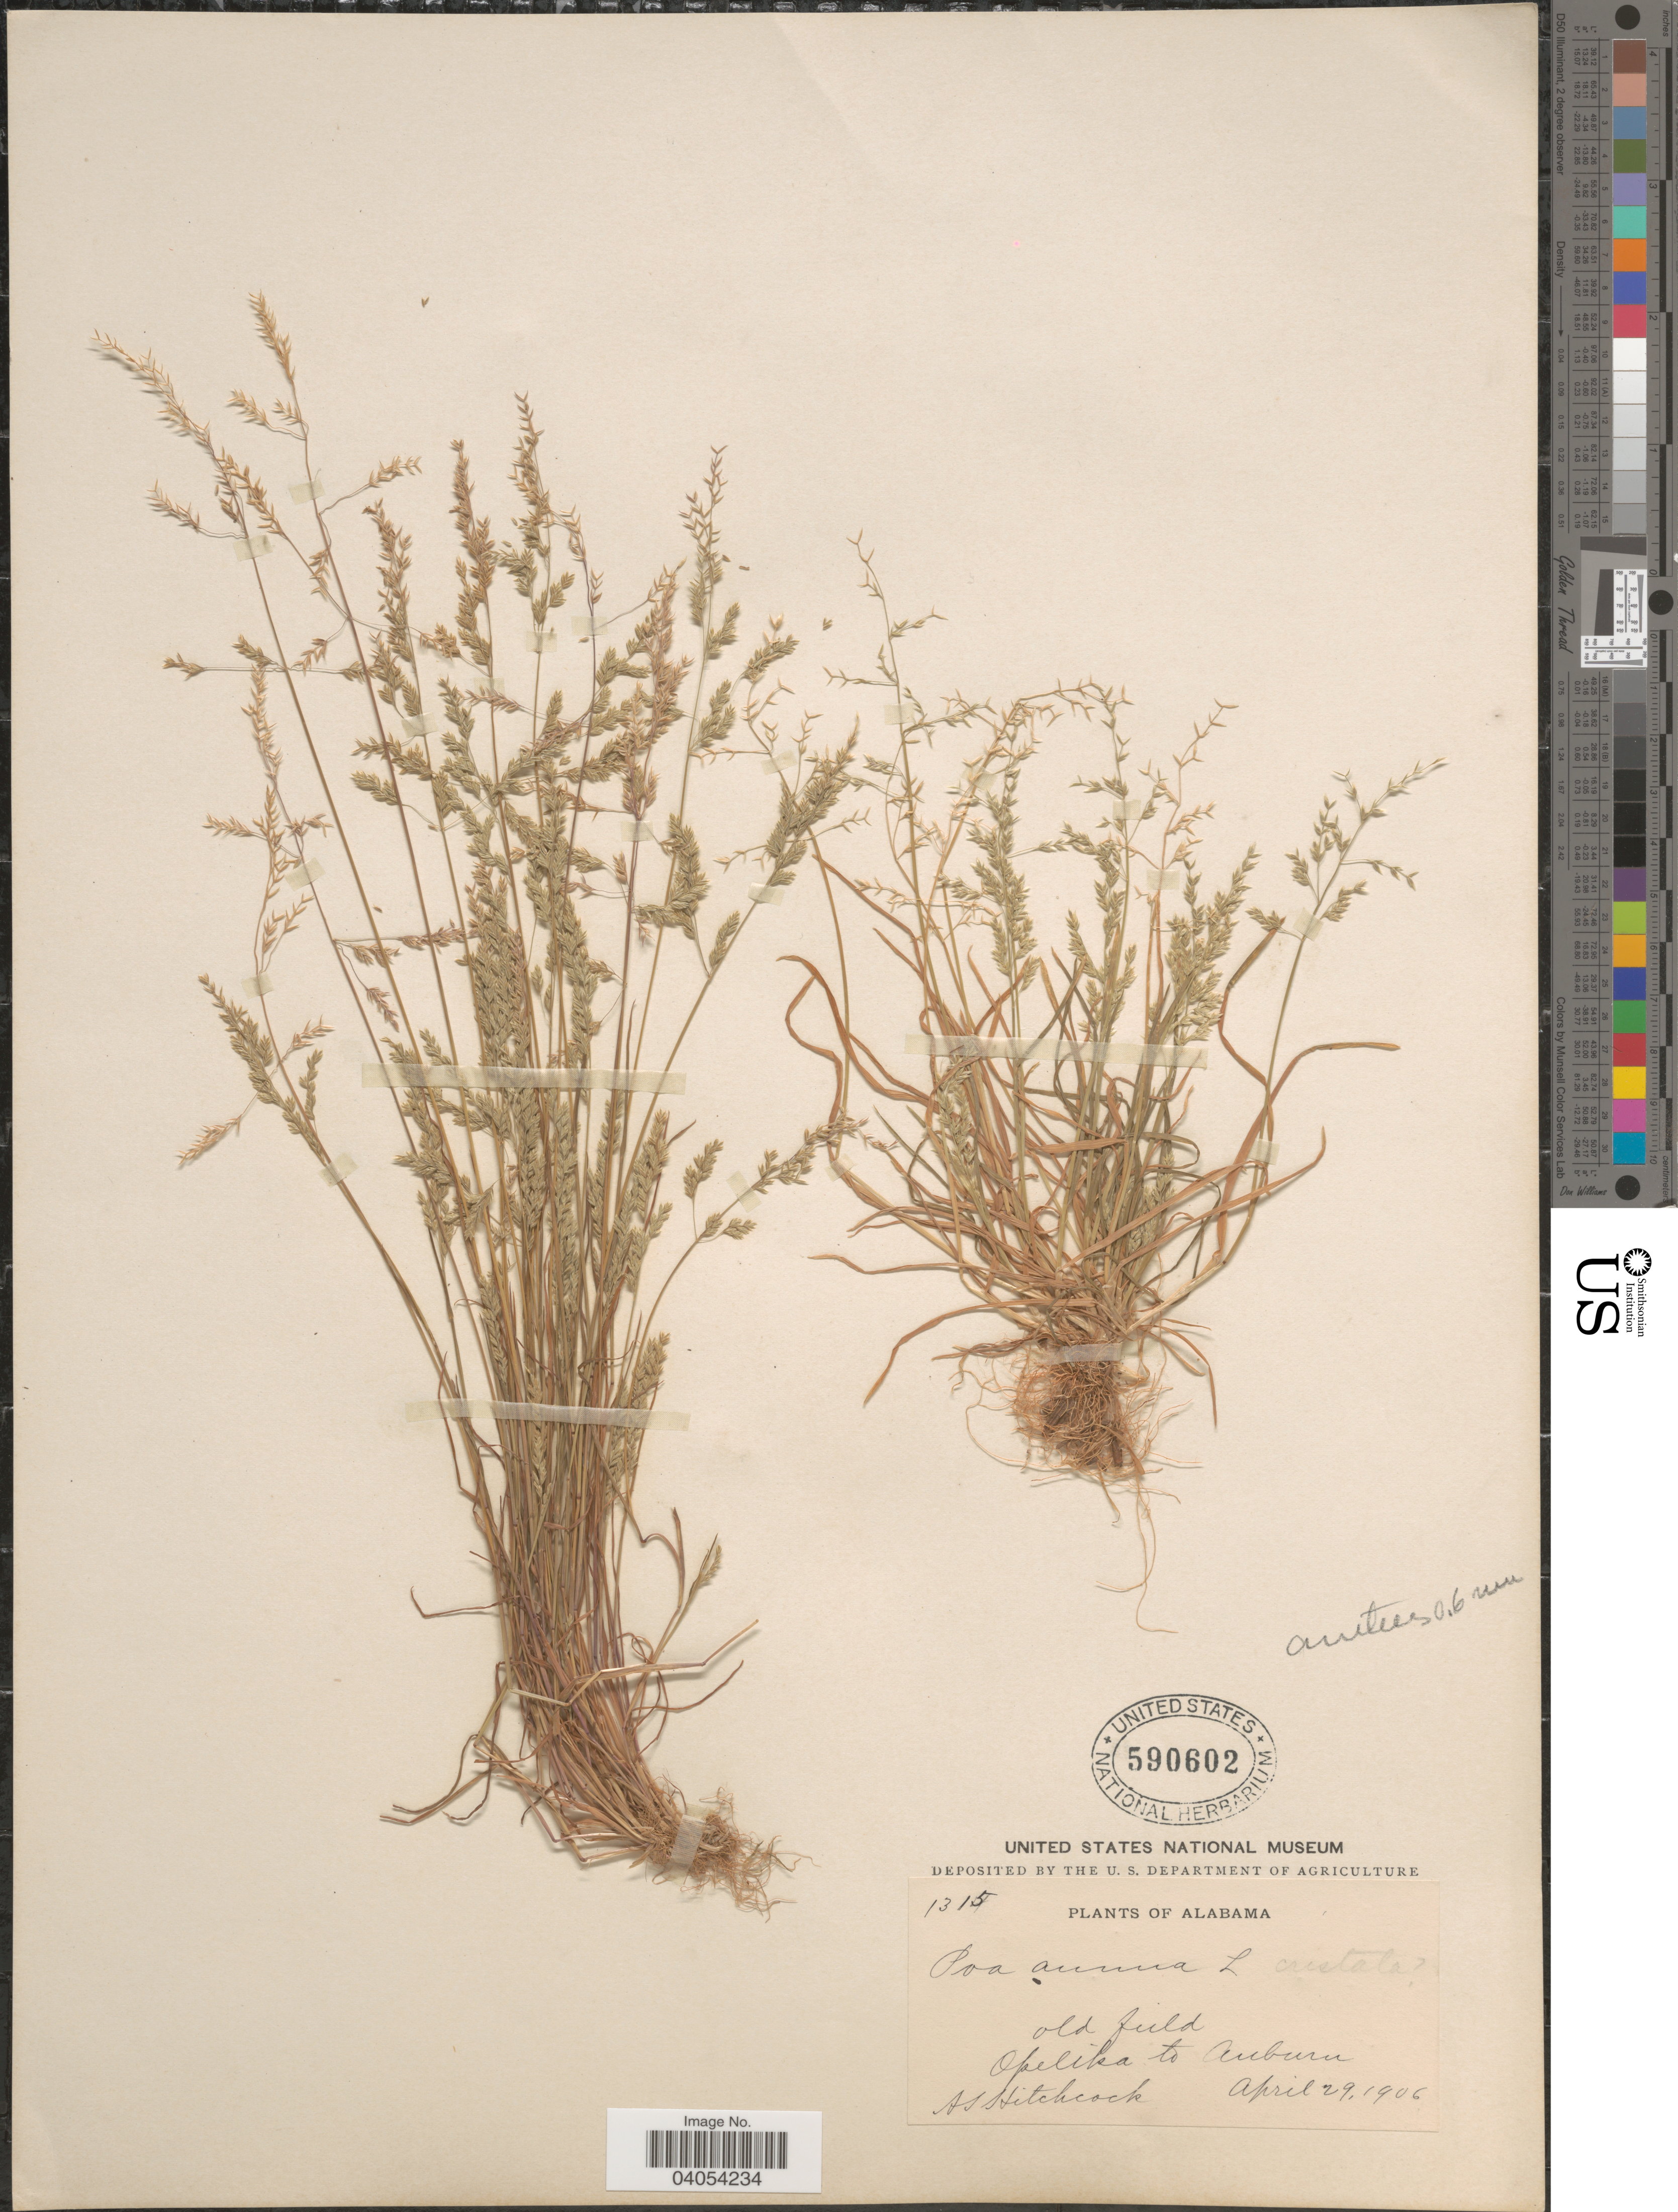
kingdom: Plantae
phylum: Tracheophyta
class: Liliopsida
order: Poales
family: Poaceae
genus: Poa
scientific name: Poa annua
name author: L.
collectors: A. S. Hitchcock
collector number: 1315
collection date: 1906-04-29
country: United States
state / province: Alabama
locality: Opelika to Auburn.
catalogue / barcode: US 590602